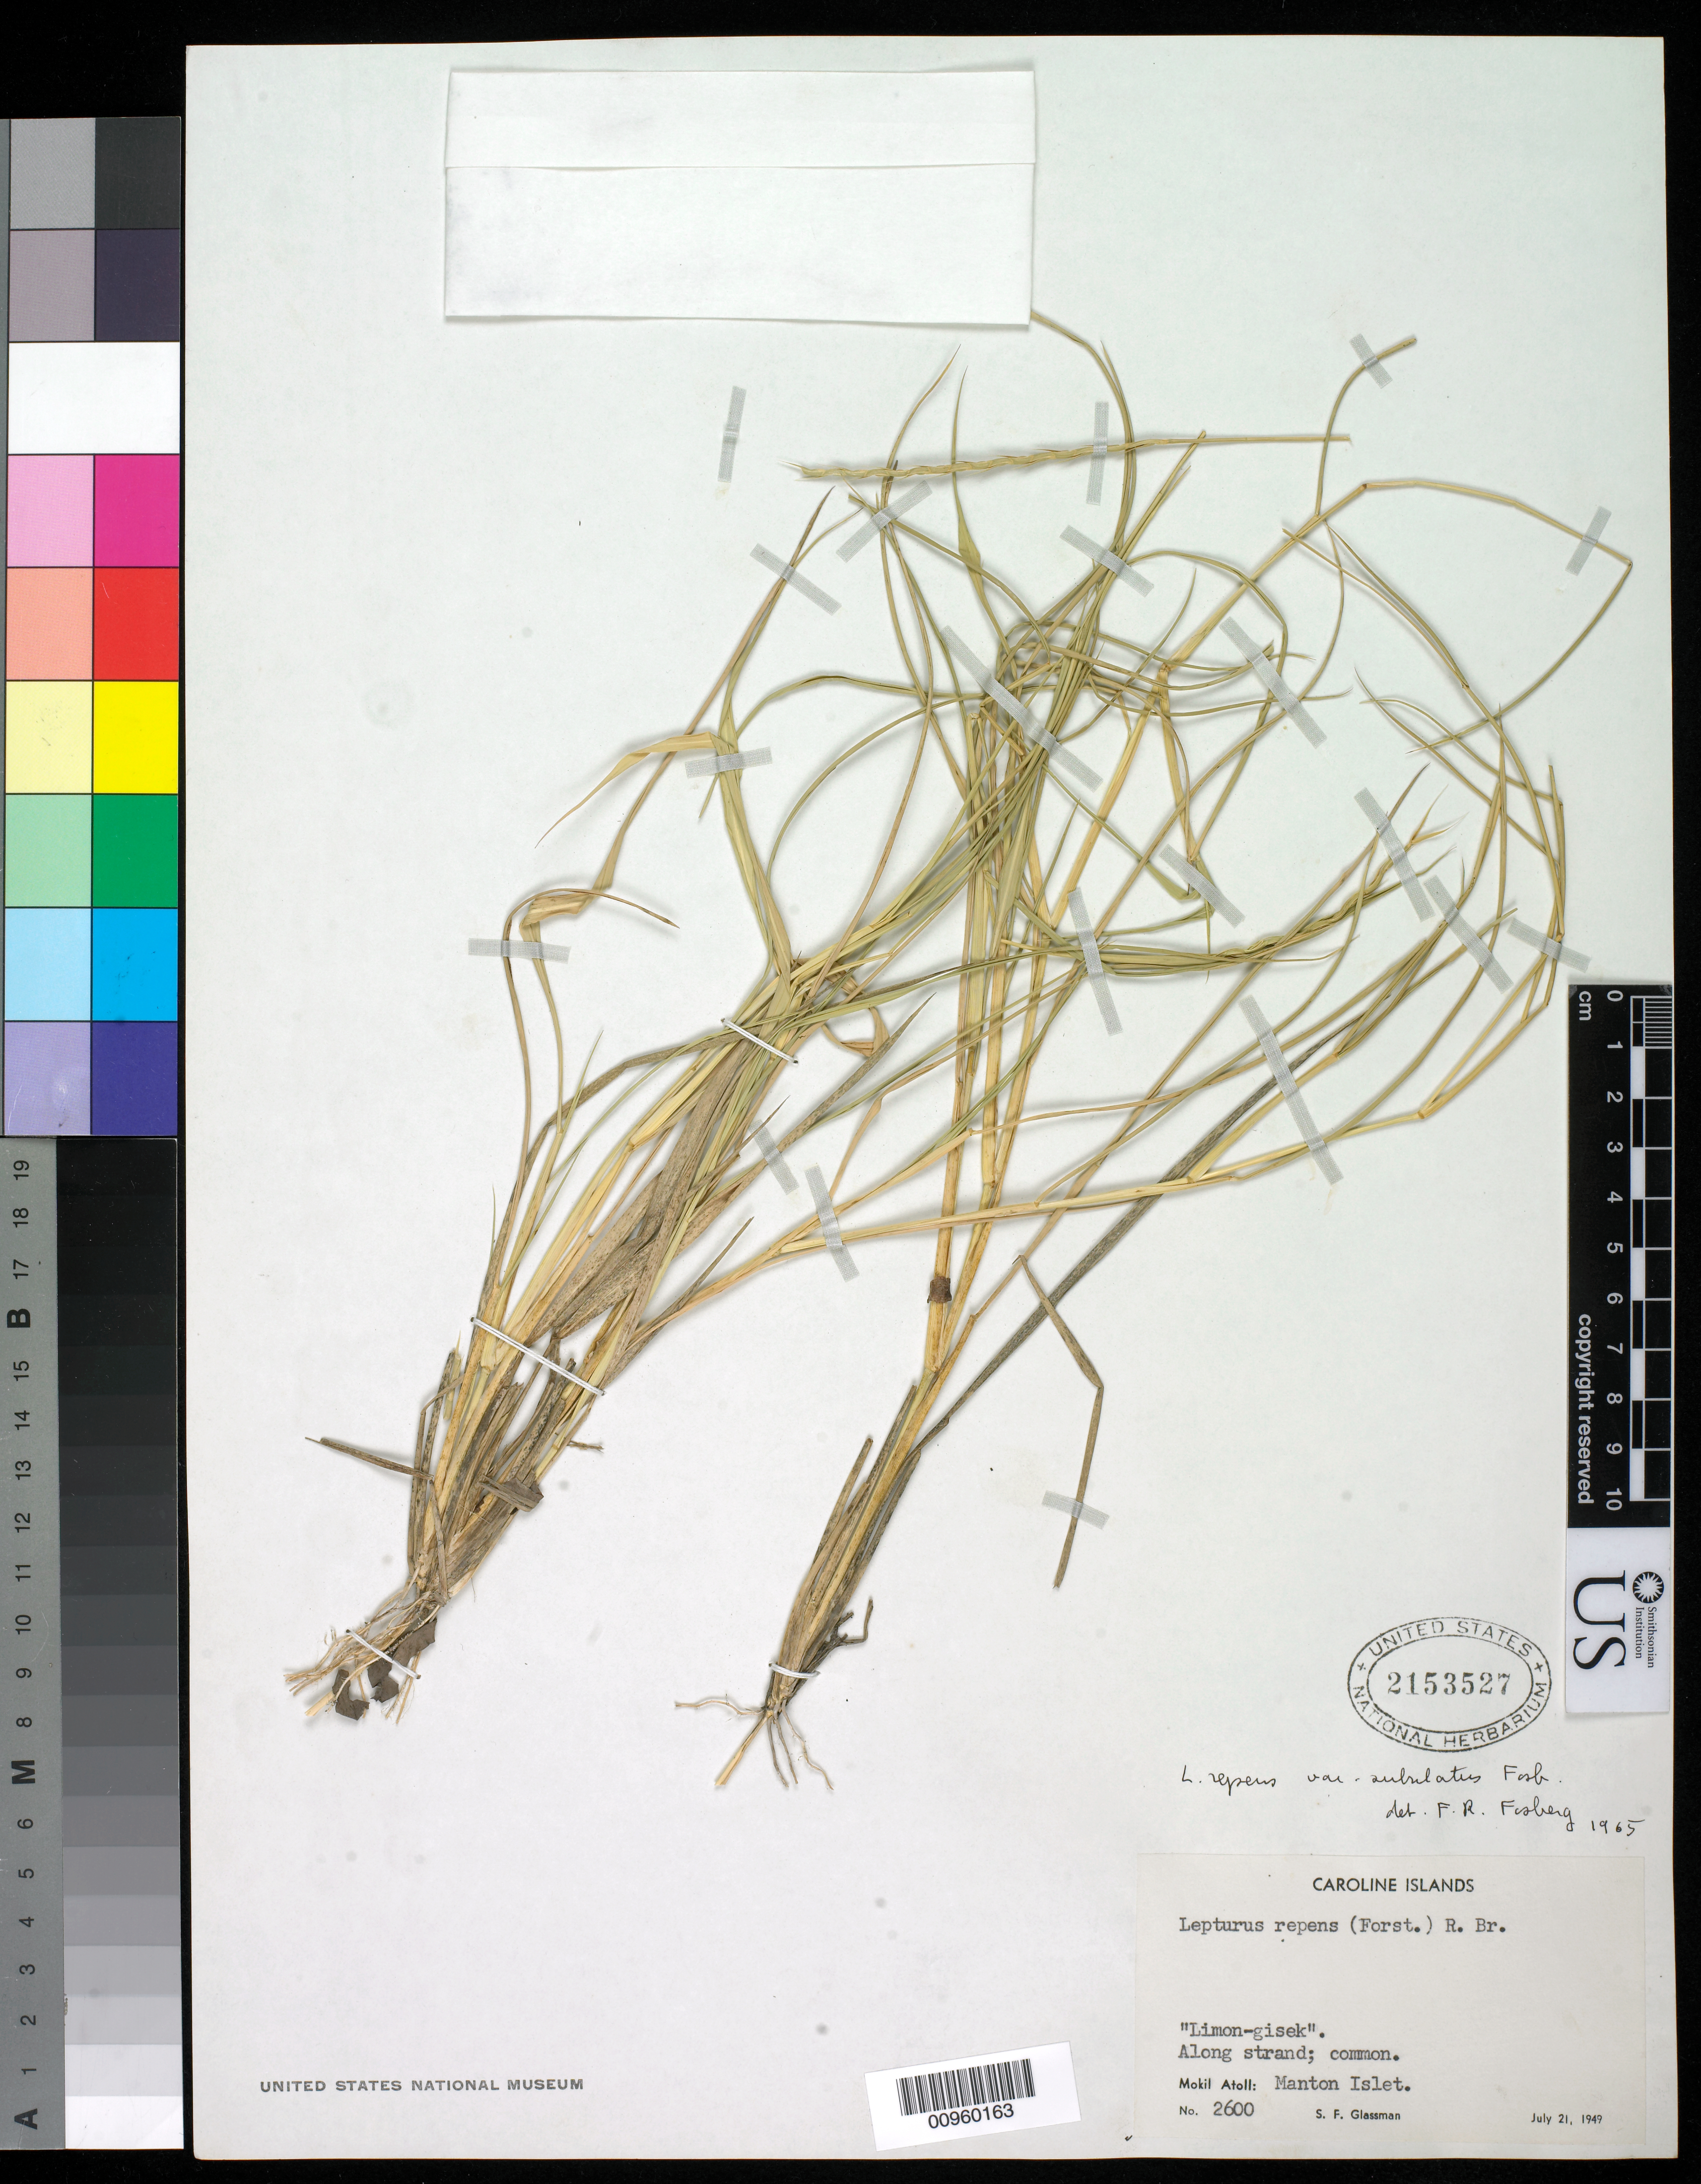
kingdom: Plantae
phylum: Tracheophyta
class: Liliopsida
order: Poales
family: Poaceae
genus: Lepturus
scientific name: Lepturus repens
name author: (J.R. Forst.) R. Br.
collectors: S. F. Glassman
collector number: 2600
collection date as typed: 21 Jul 1949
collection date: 1949-07-21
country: Micronesia, Federated States of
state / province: Pohnpei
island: Mwokil (Mokil) Atoll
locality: Along strand; common.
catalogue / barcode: US 2153527